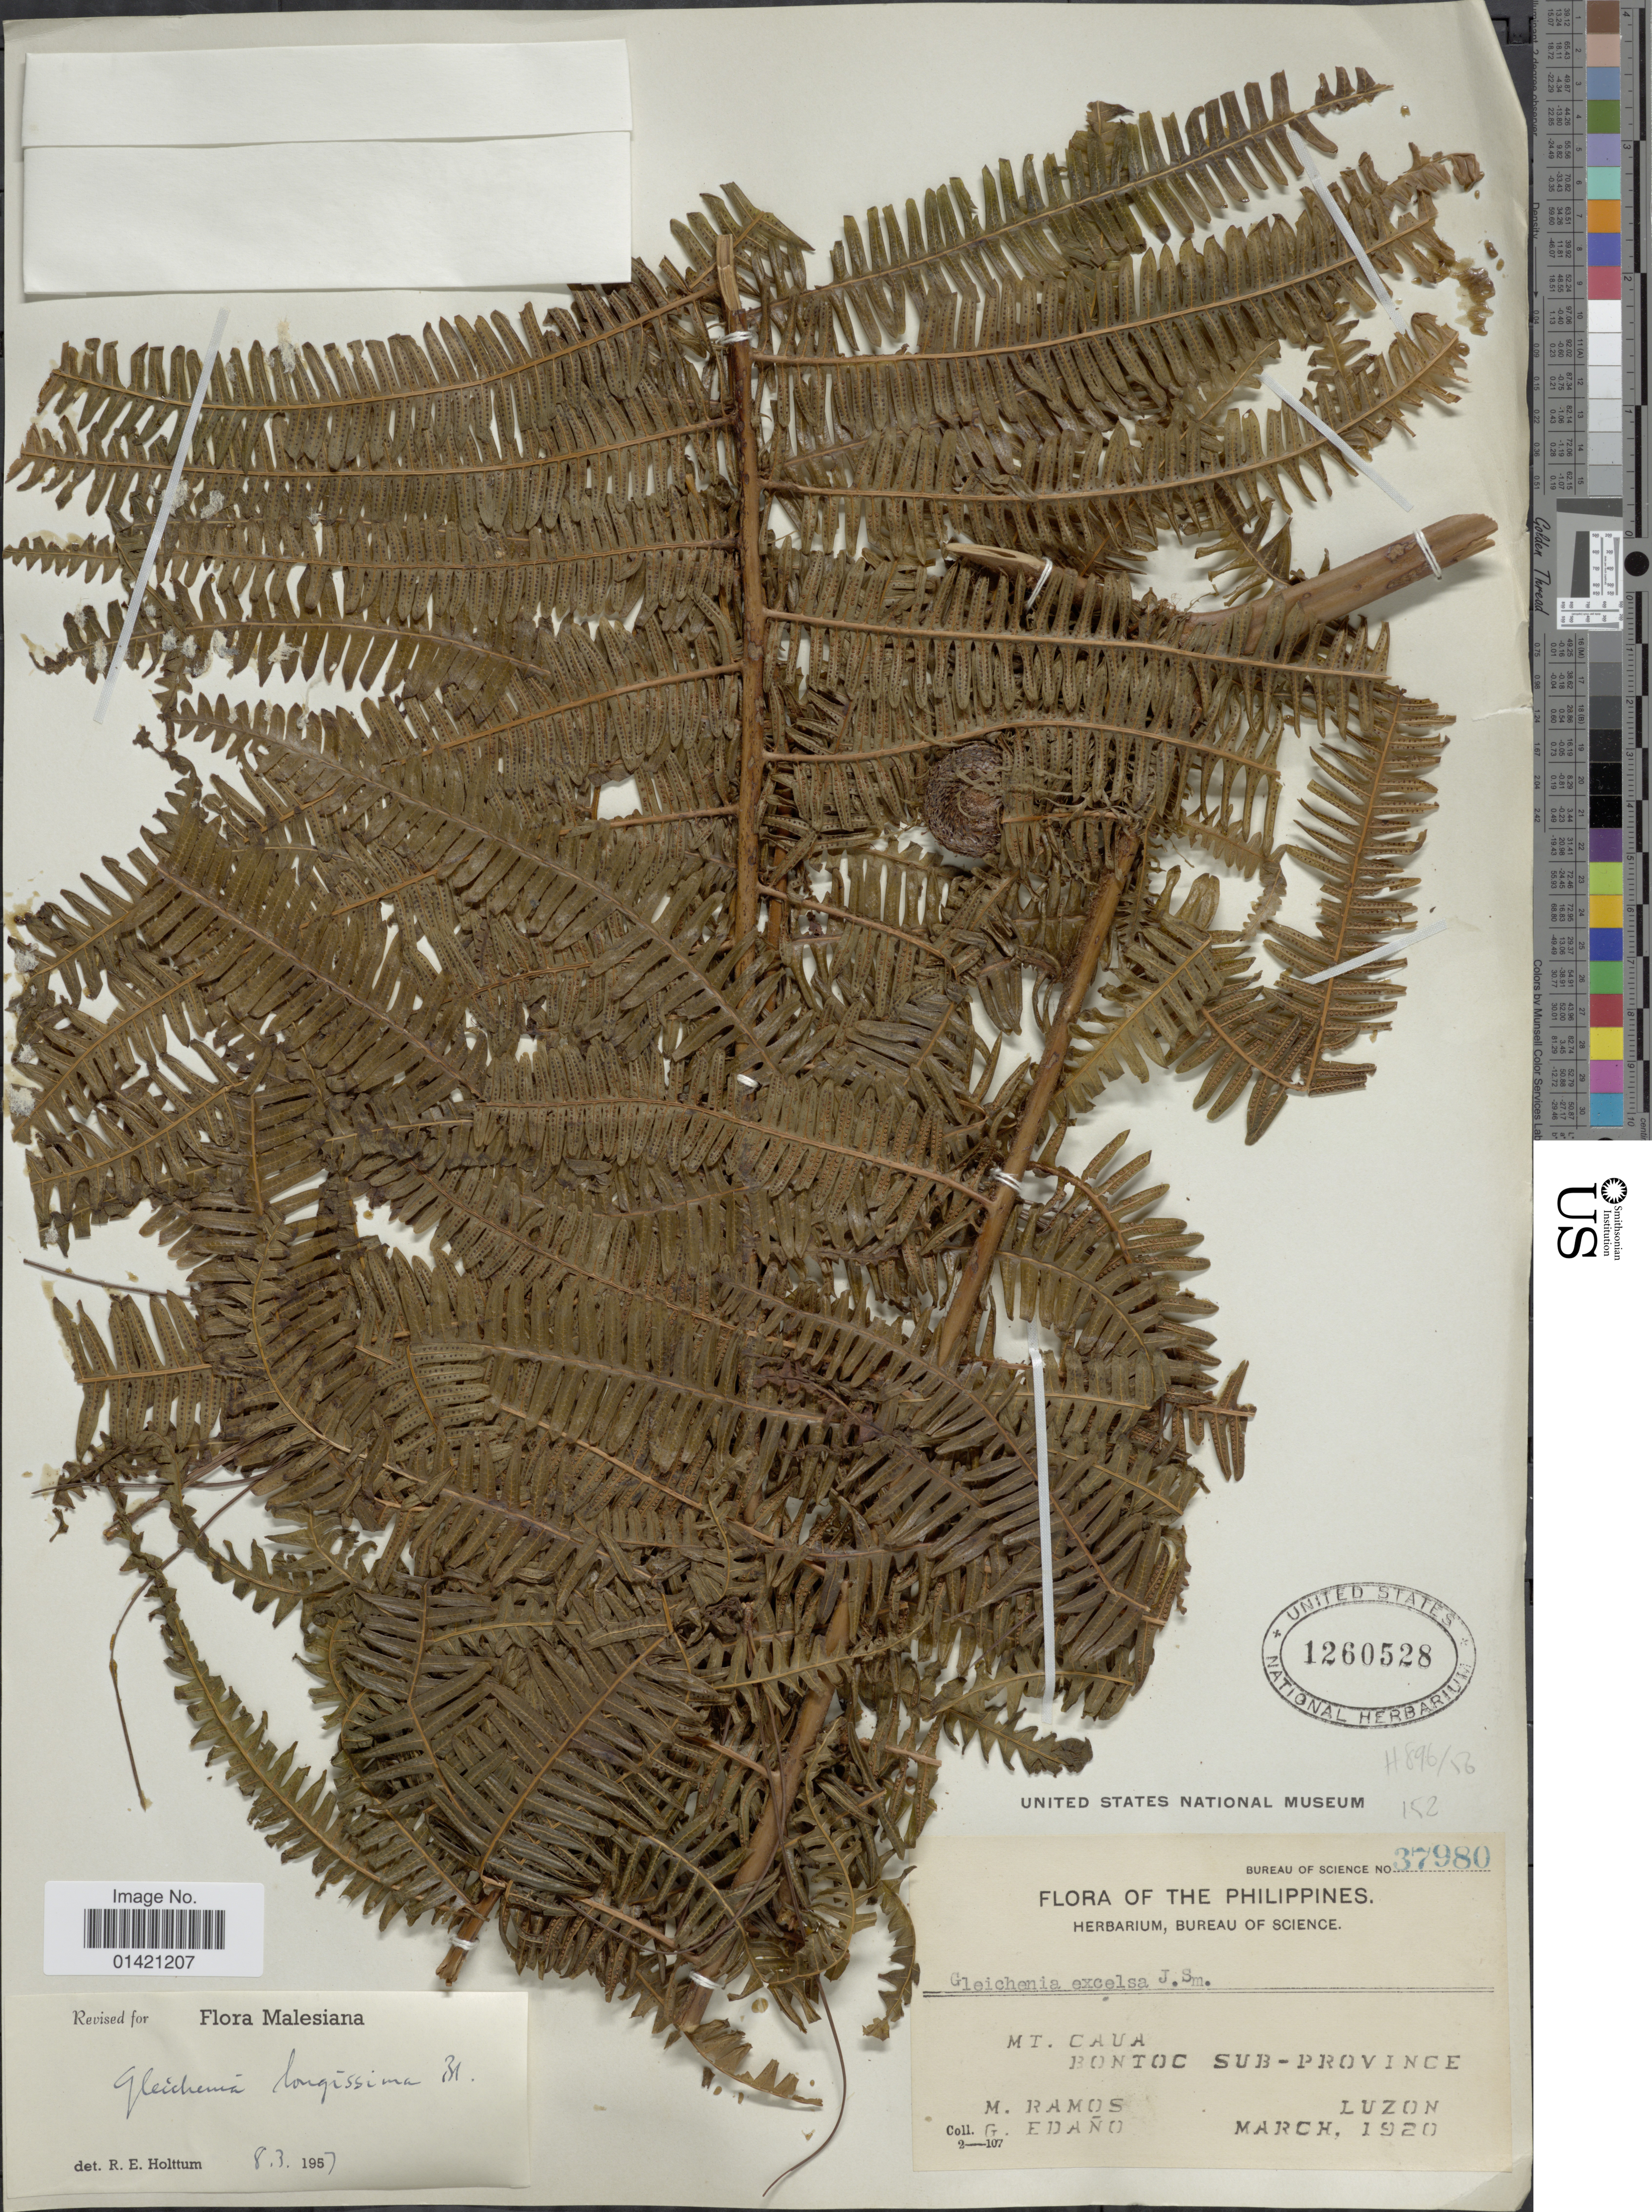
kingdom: Plantae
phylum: Tracheophyta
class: Polypodiopsida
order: Gleicheniales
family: Gleicheniaceae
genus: Diplopterygium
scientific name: Diplopterygium longissimum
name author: (Blume) Nakai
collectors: M. Ramos & G. Edaño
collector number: Bureau of Science 37980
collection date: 1920-03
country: Philippines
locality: Mt. Caua. Bontoc Sub-province. Luzon.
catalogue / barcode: US 1260528